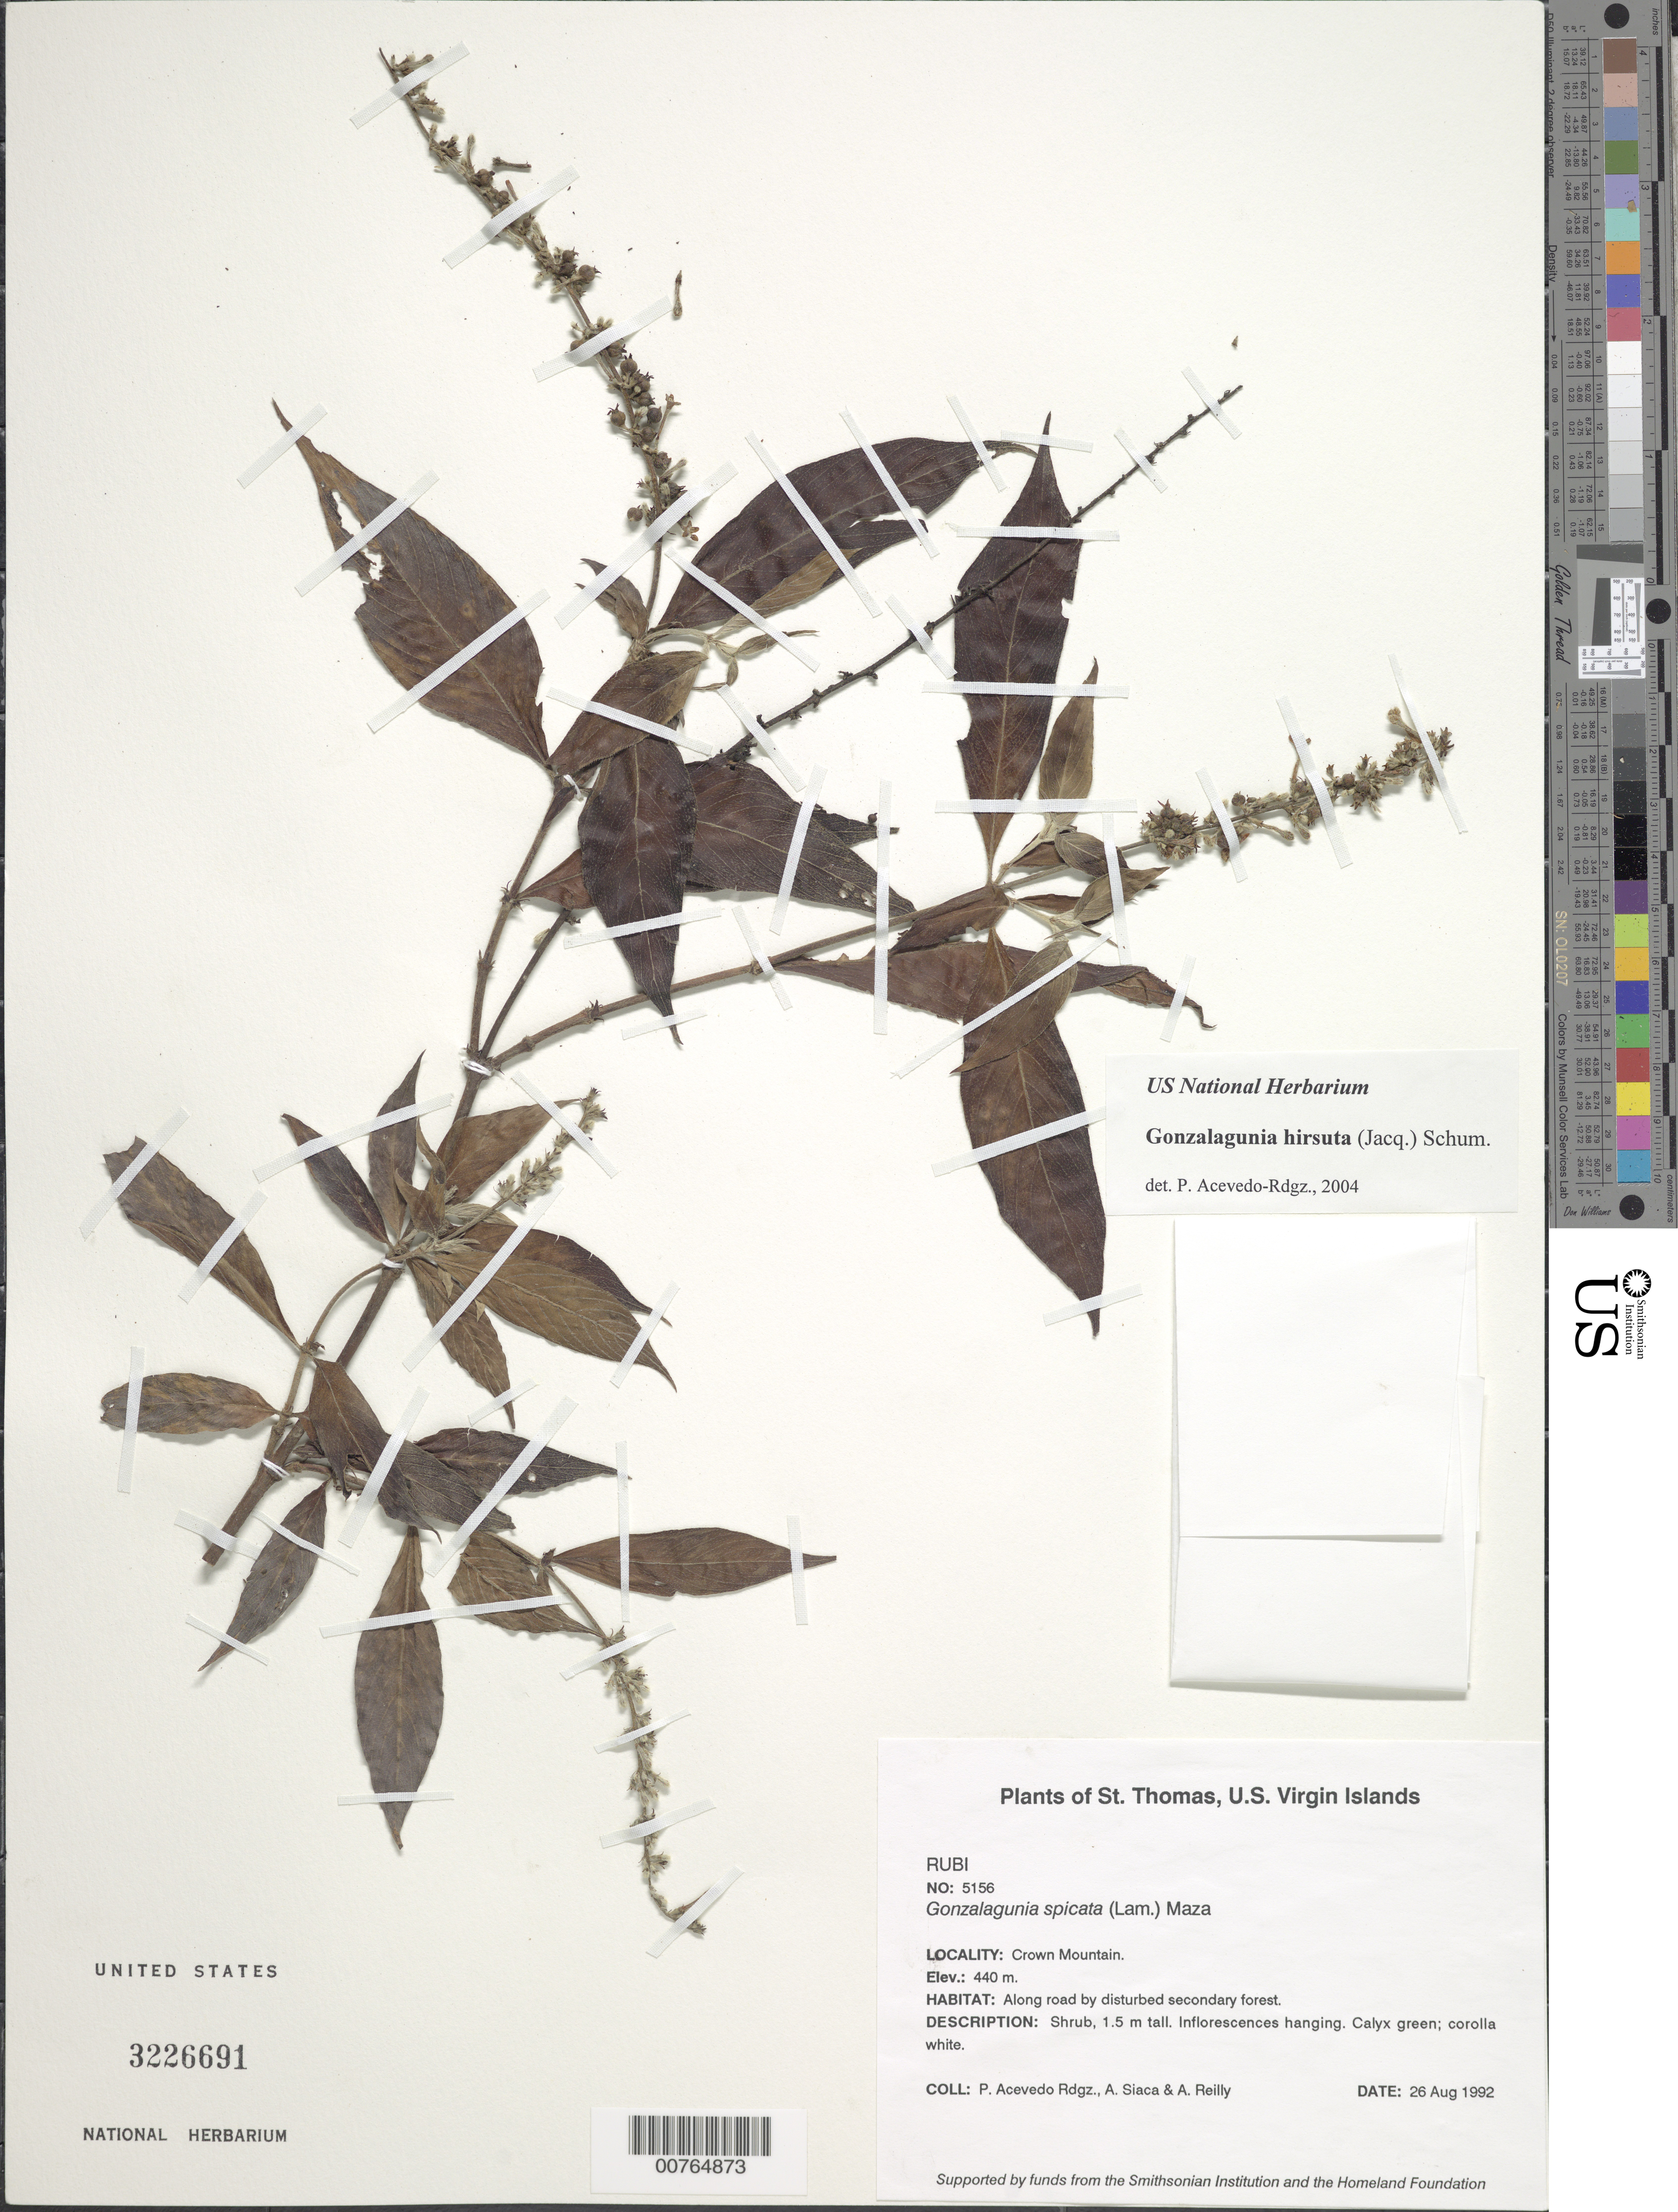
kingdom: Plantae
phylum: Tracheophyta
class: Magnoliopsida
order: Gentianales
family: Rubiaceae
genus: Gonzalagunia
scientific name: Gonzalagunia hirsuta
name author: (Jacq.) K. Schum.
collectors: P. Acevedo-Rodr., A. Siaca & A. Reilly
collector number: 5156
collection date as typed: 26 Aug 1992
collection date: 1992-08-26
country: U.S. Virgin Islands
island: St. Thomas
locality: Crown Mountain.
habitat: Along road by disturbed secondary forest.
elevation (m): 440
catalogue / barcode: US 3226691